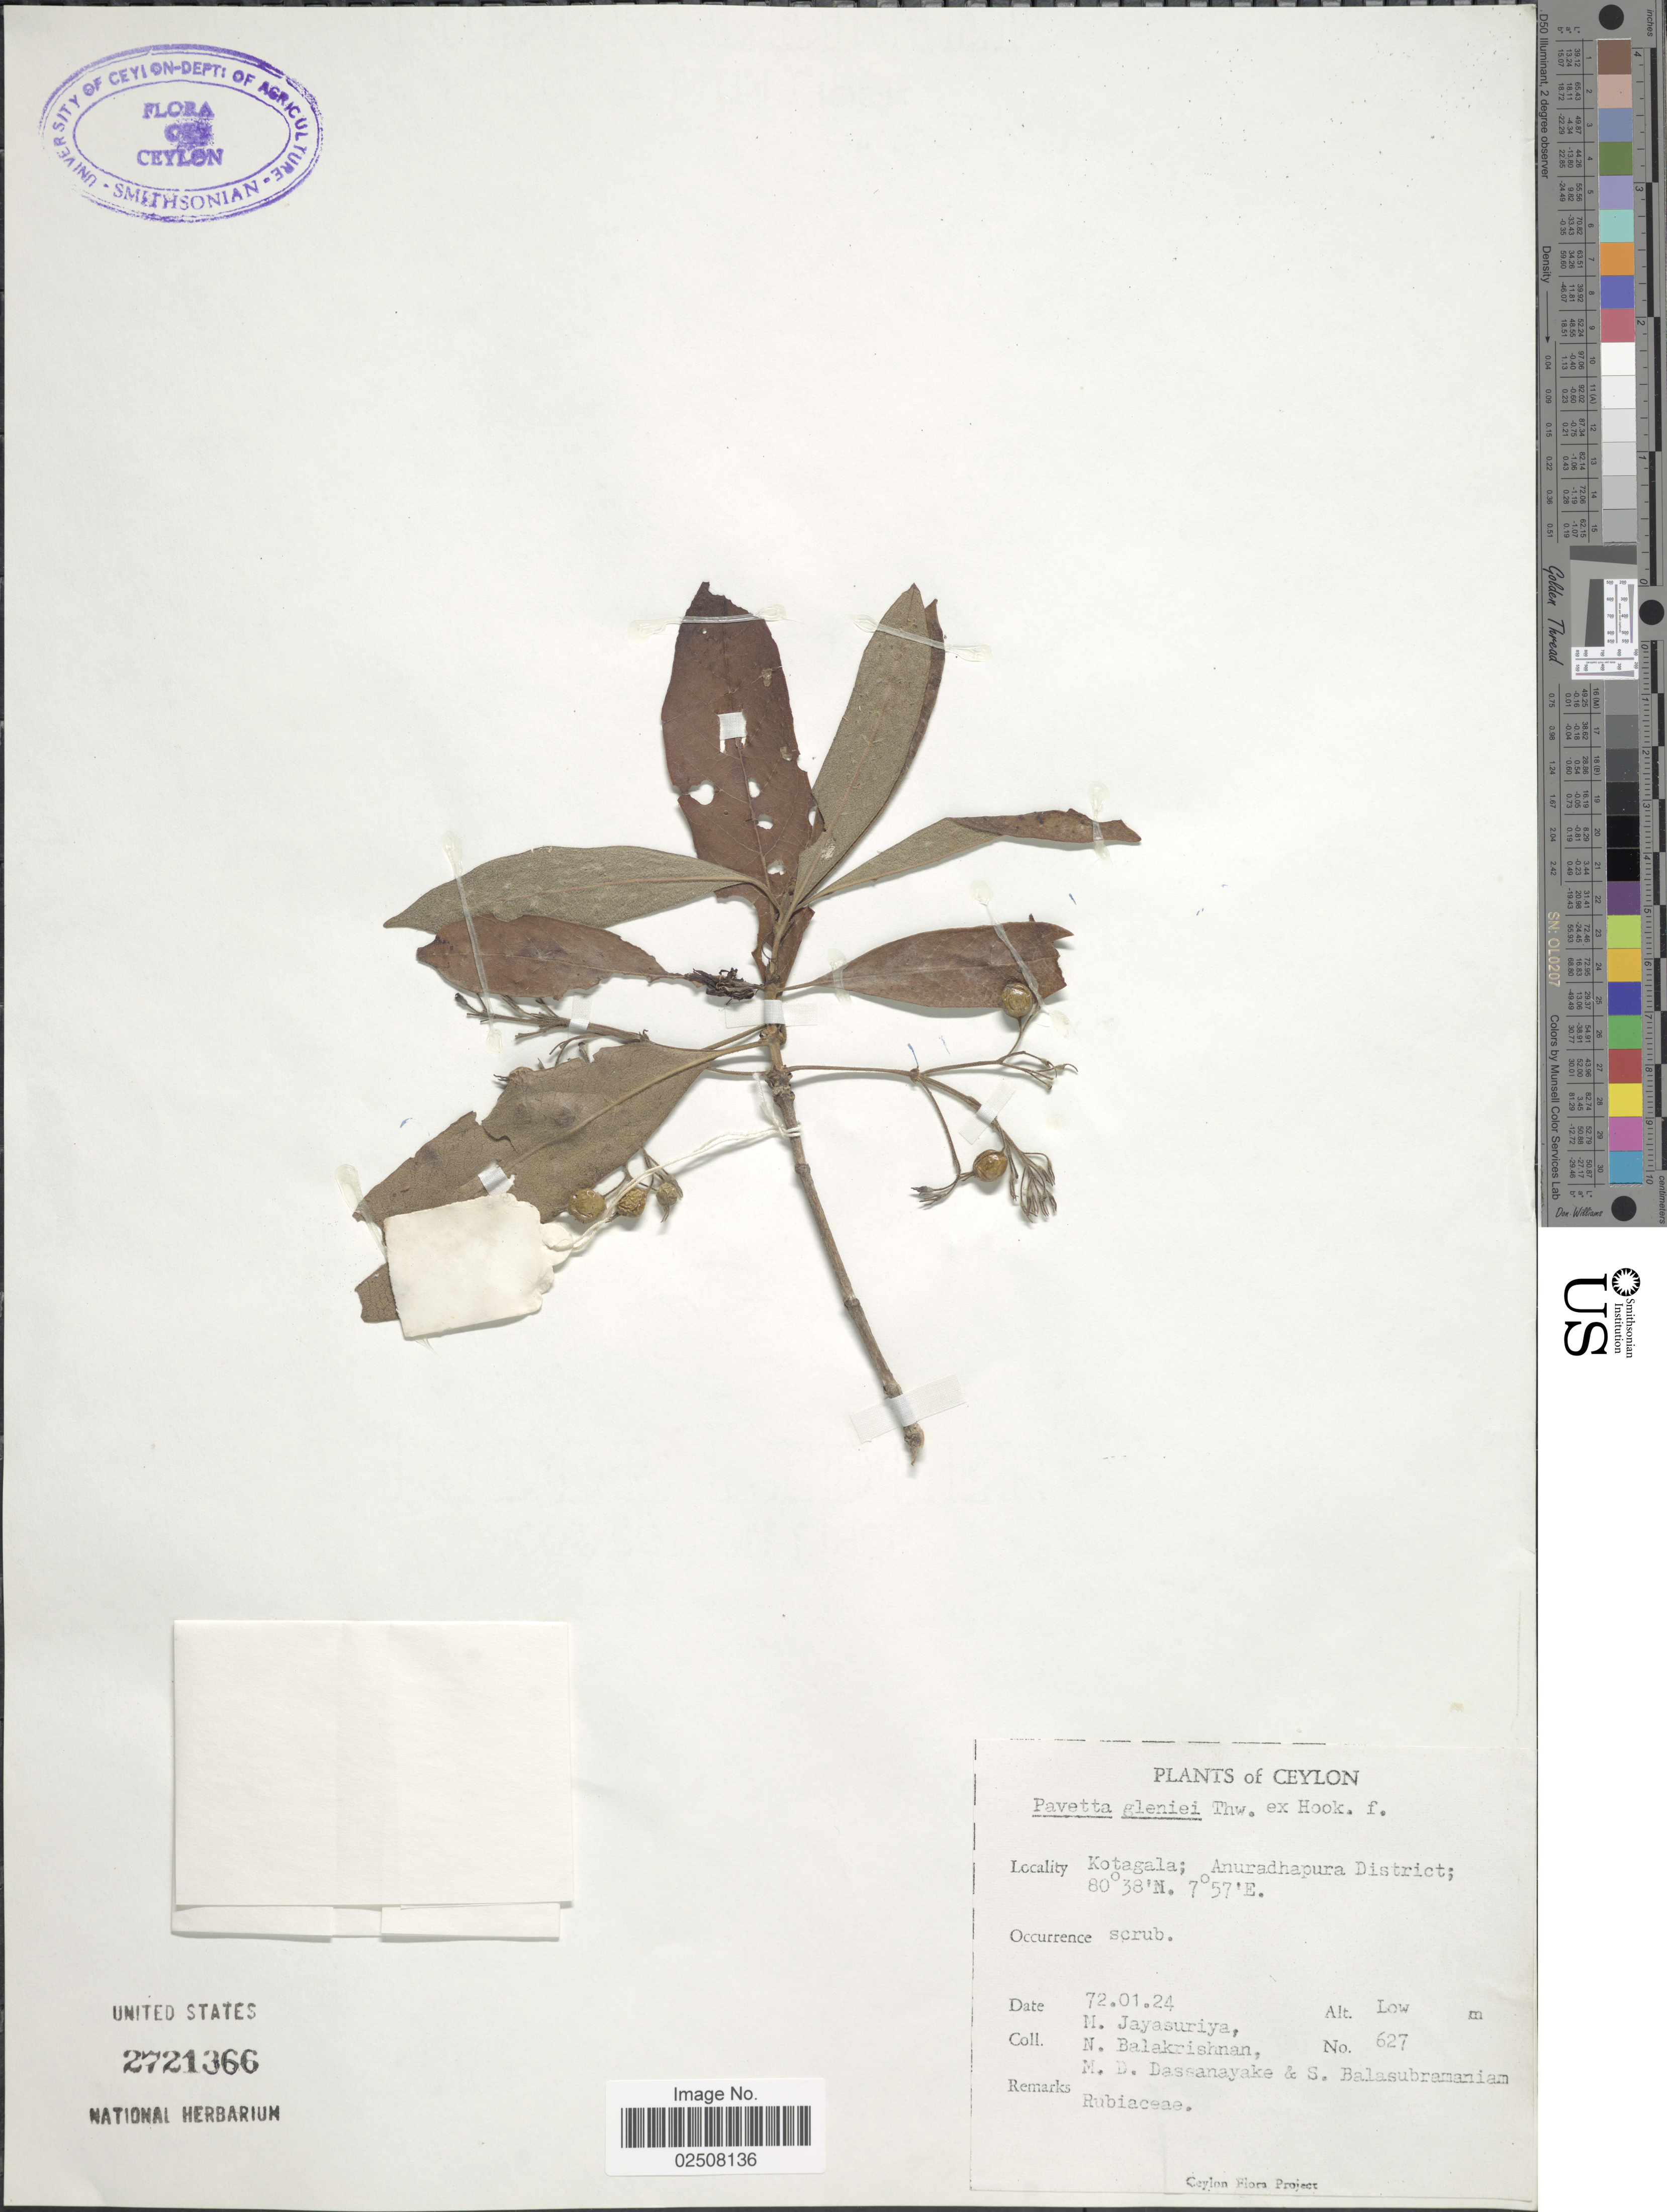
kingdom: Plantae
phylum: Tracheophyta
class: Magnoliopsida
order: Gentianales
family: Rubiaceae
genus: Pavetta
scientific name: Pavetta gleniei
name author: Thwaites ex Hook. f.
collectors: M. Jayasuriya, N. Balakrishnan, M. D. Dassanayake & S. Balasubramaniam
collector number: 627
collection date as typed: Transcribed d/m/y: 24/1/72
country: Sri Lanka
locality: Ceylon, Kotagala; Anuradhapura District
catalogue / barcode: US 2721366